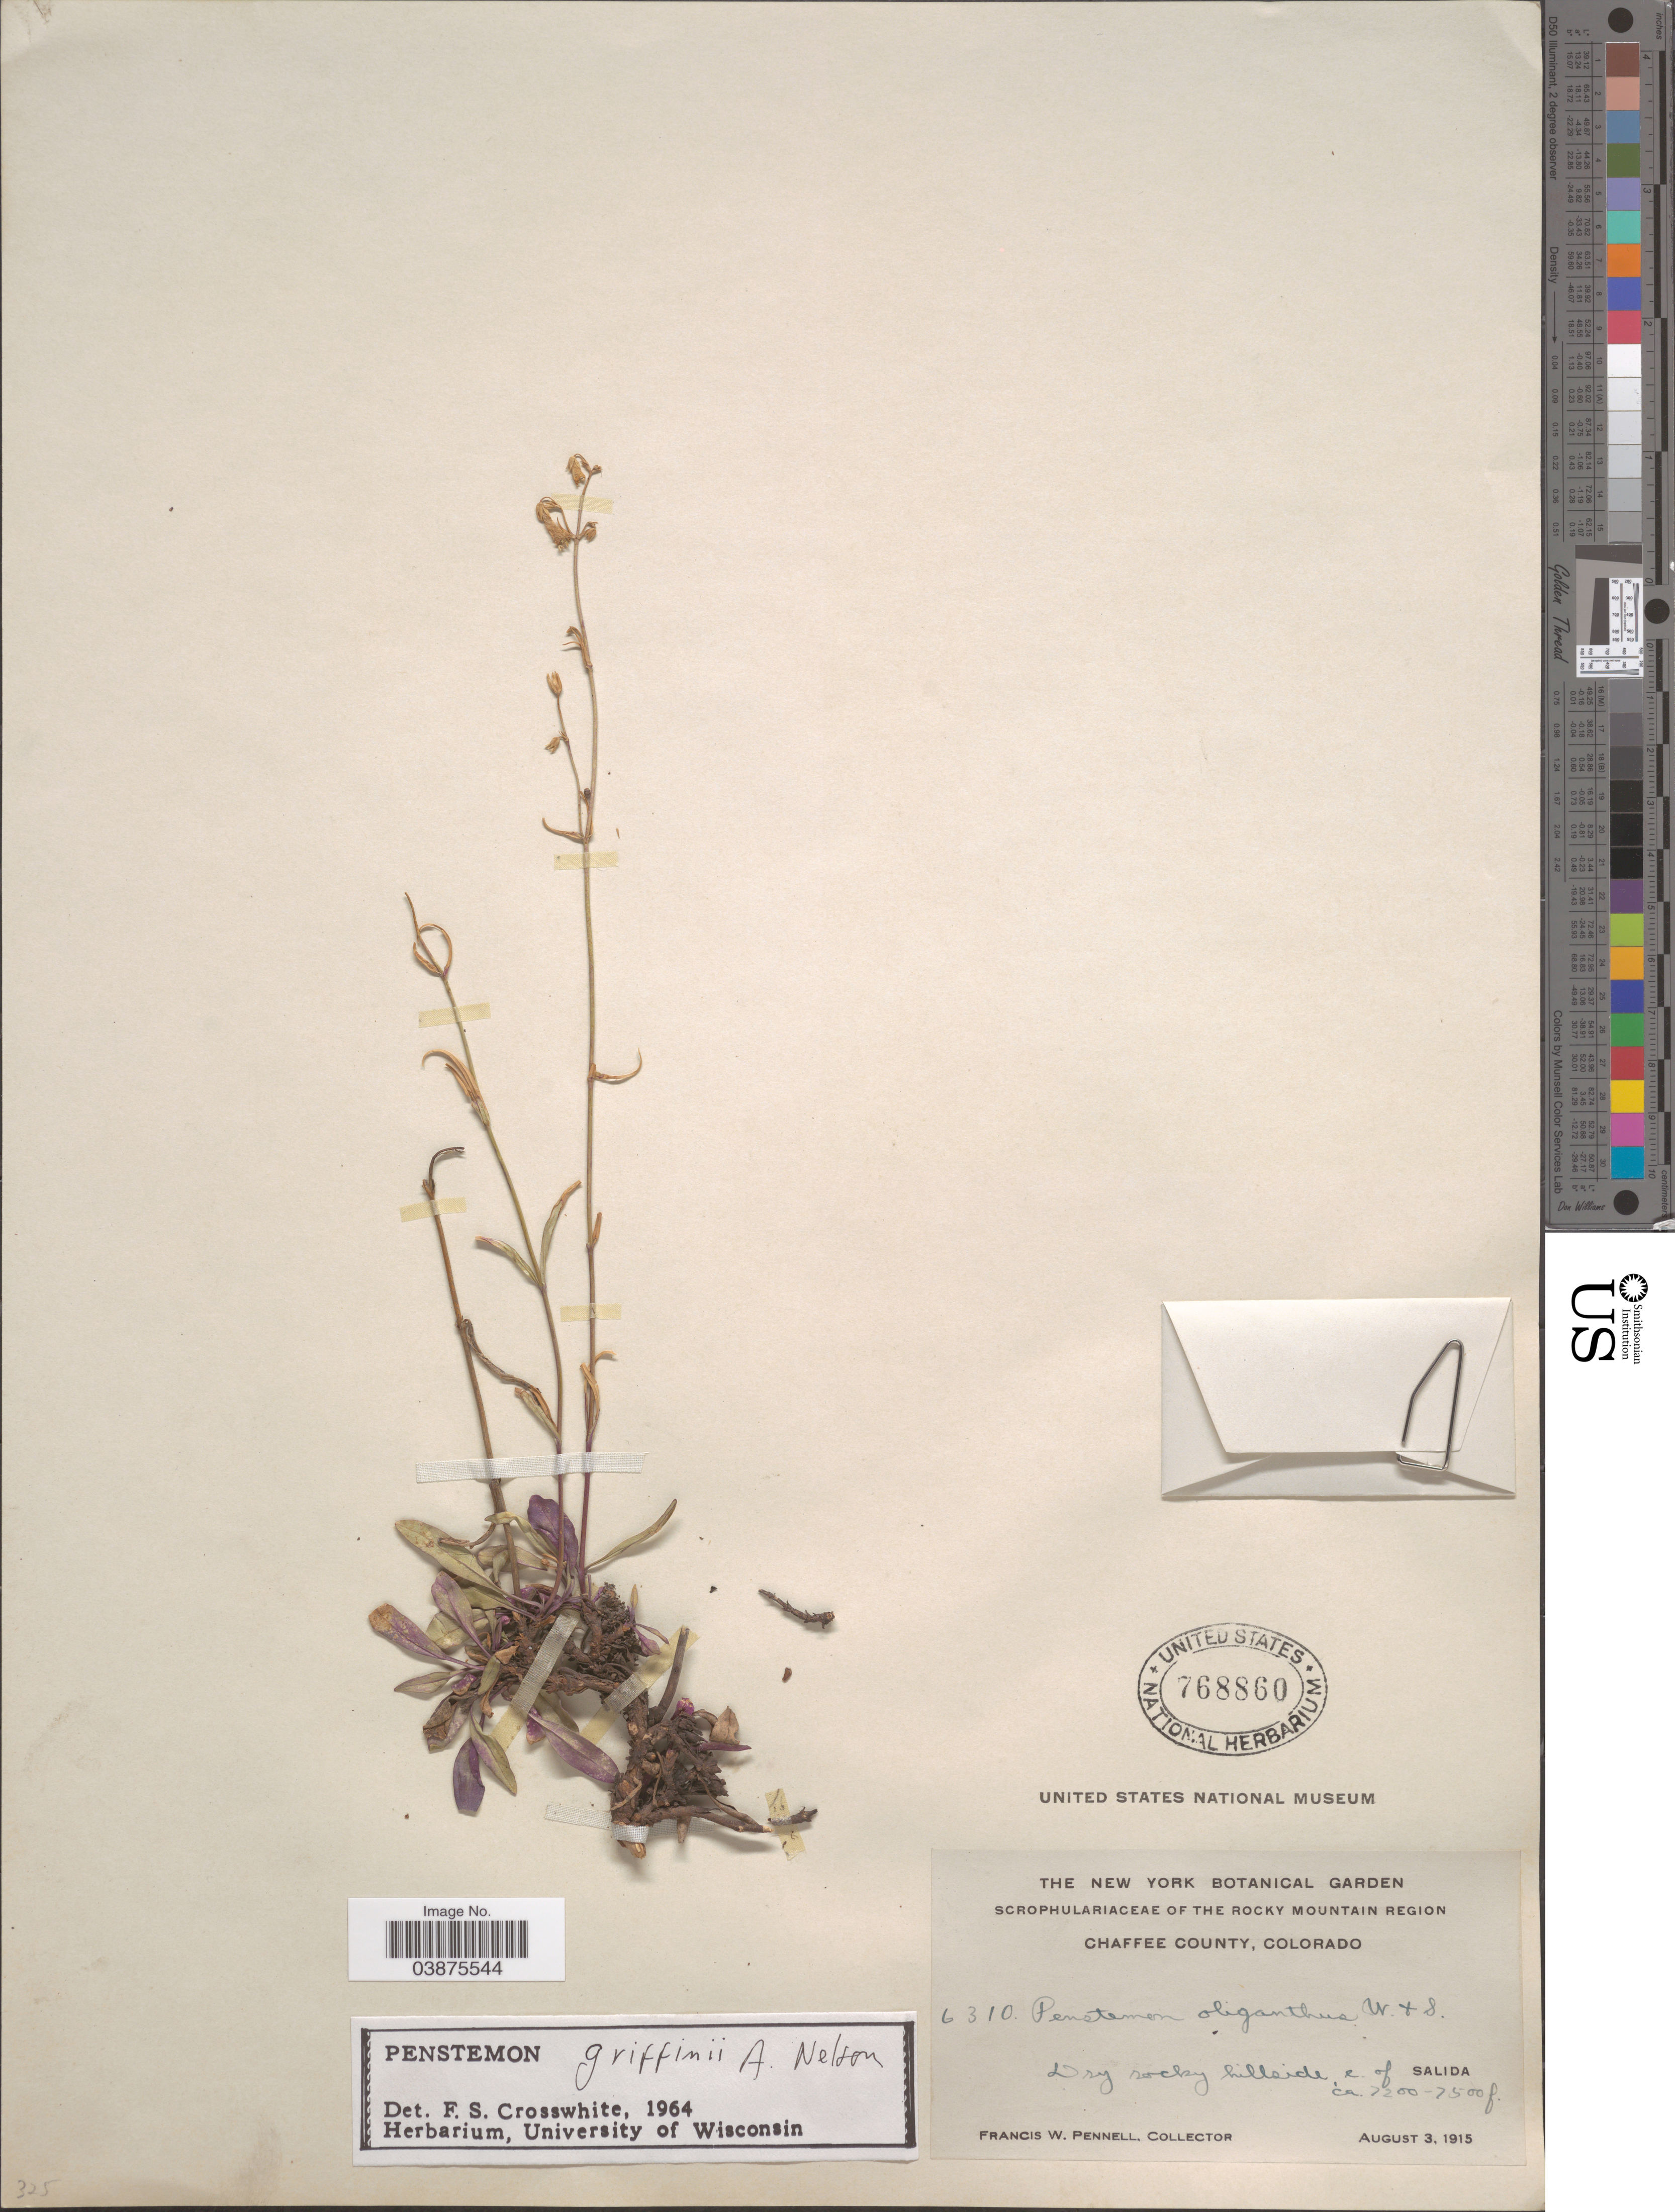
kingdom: Plantae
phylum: Tracheophyta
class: Magnoliopsida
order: Lamiales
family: Plantaginaceae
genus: Penstemon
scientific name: Penstemon griffinii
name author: A. Nelson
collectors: F. W. Pennell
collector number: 6310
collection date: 1915-08-03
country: United States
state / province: Colorado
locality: The Rocky Mountain Region. Chaffee County. Dry rocky hillside, e. of Salida.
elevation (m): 2195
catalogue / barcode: US 768860